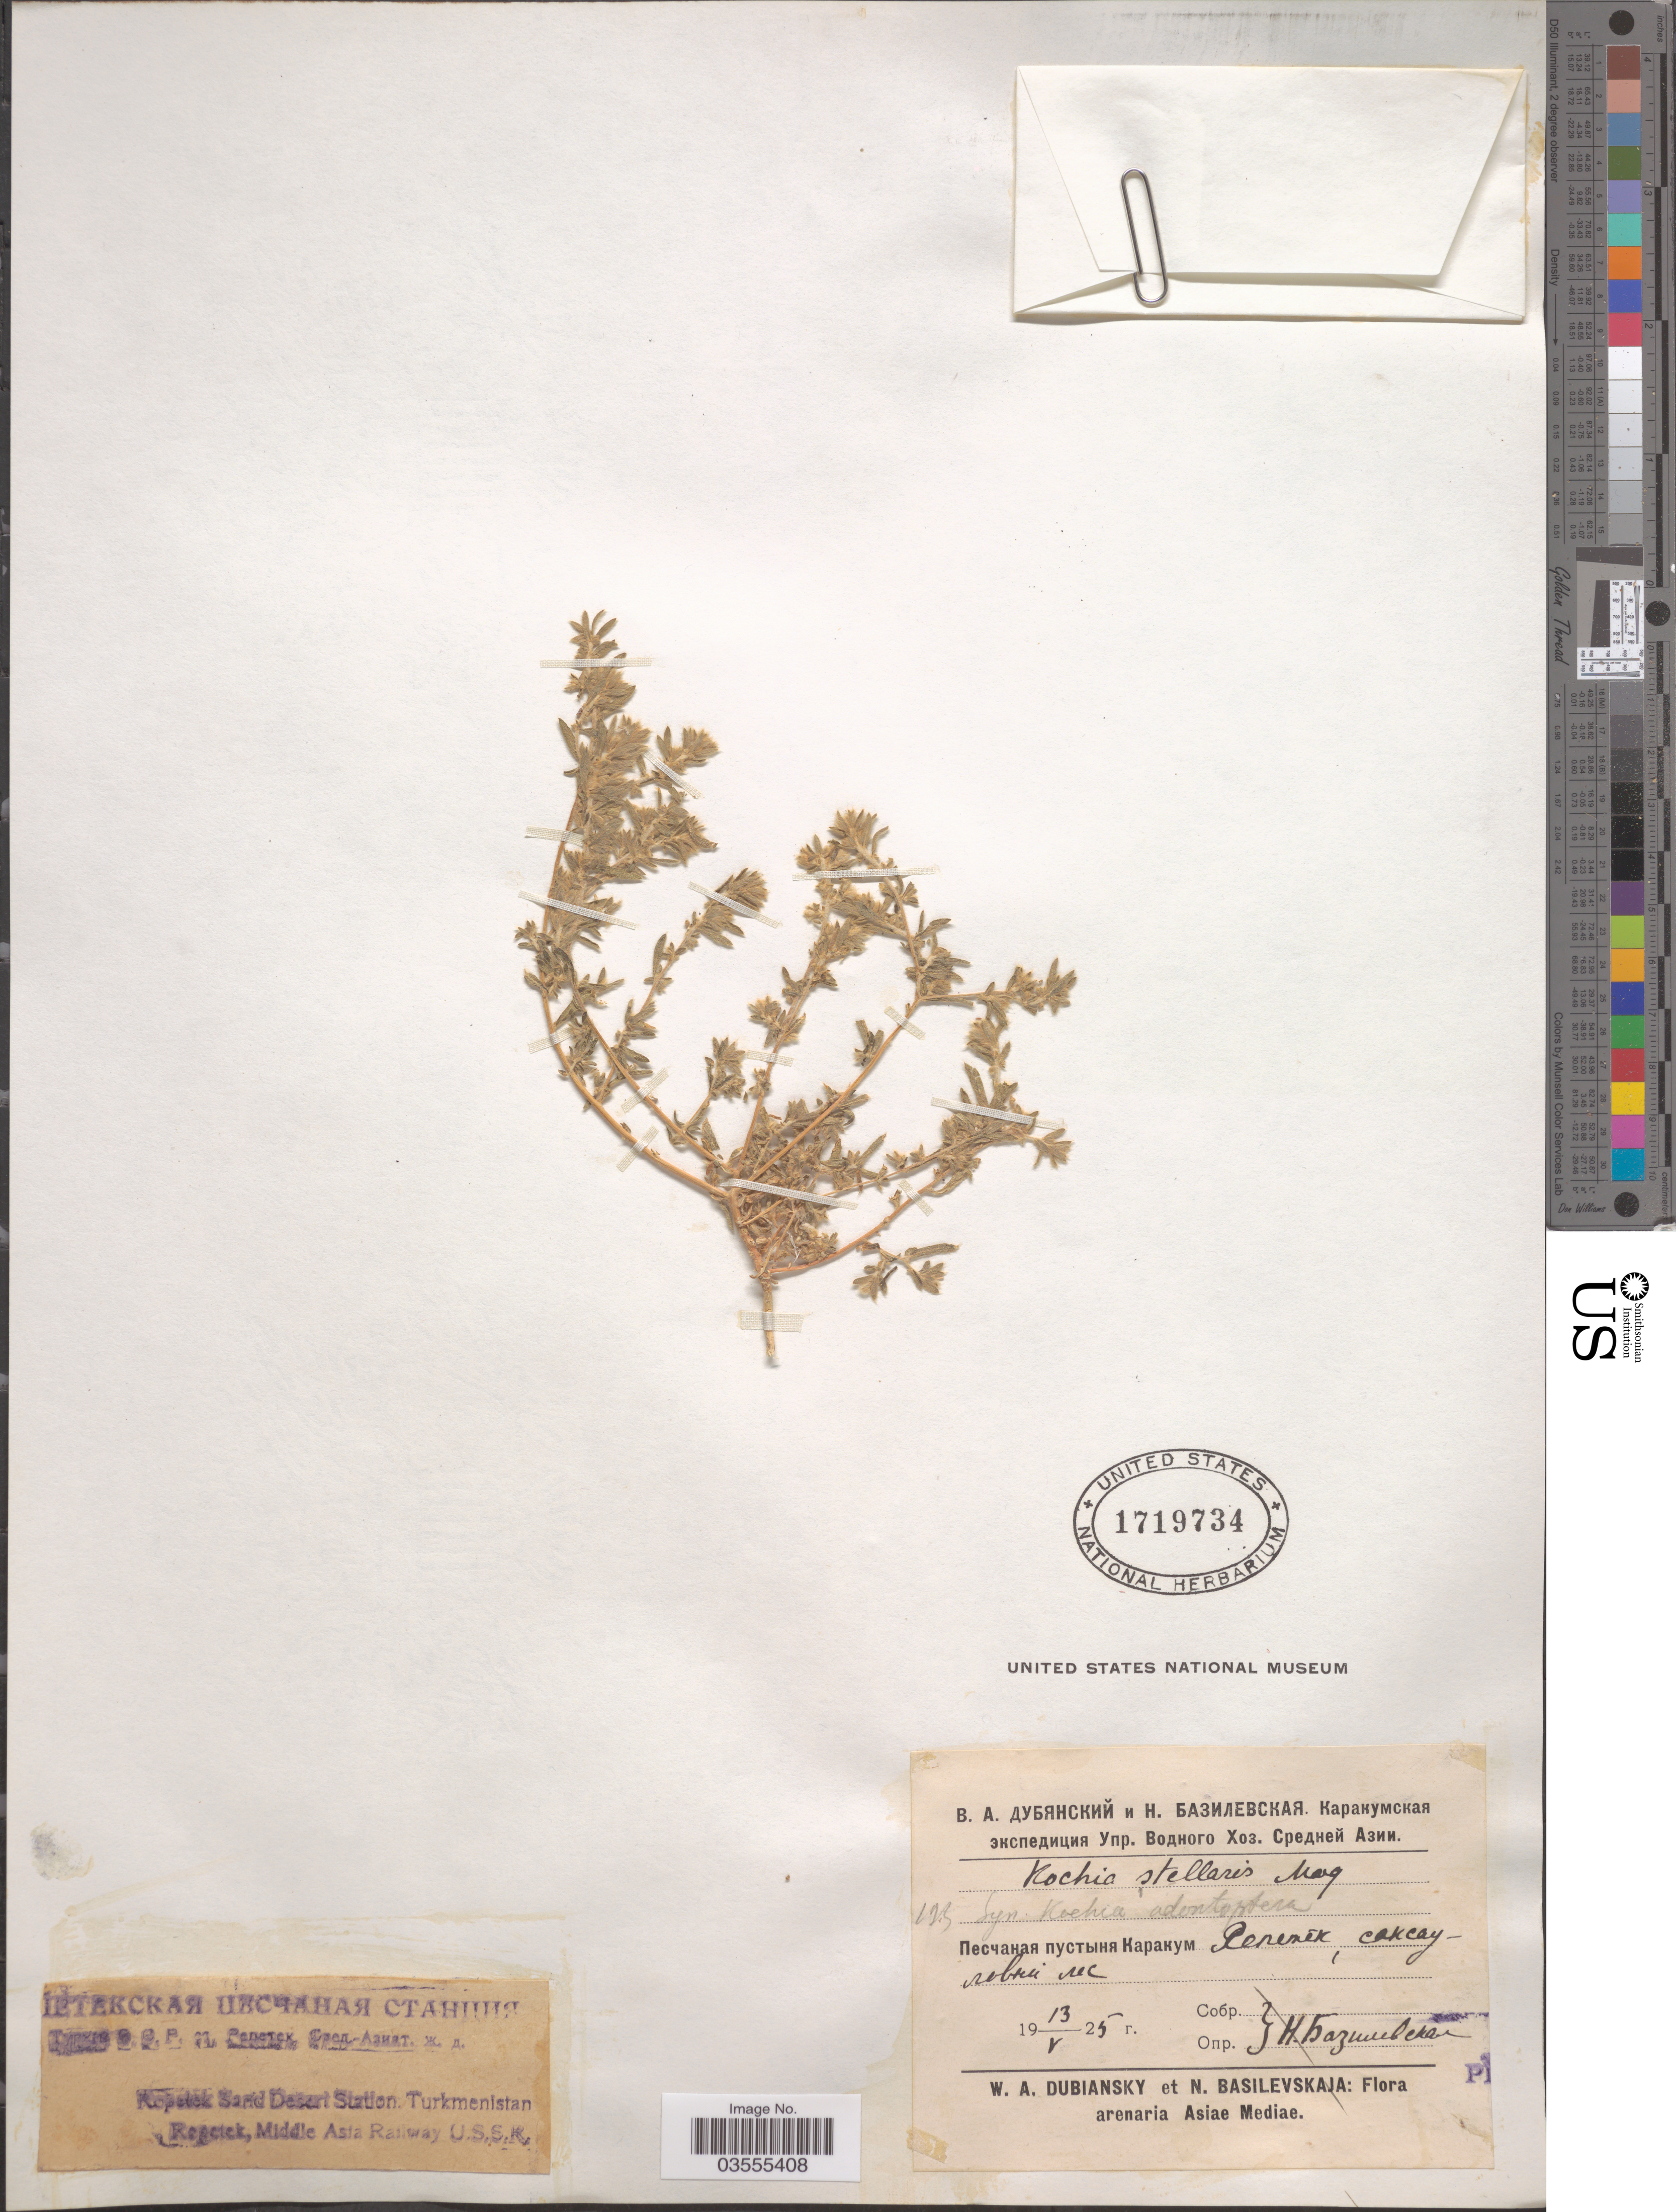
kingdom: Plantae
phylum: Tracheophyta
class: Magnoliopsida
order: Caryophyllales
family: Amaranthaceae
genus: Bassia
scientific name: Bassia stellaris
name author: (Moq.) Bornm.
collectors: W. Dubiansky & N. Basilevskaja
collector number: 123?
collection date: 1925-05-13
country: Turkmenistan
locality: X. Arenaria Asiae Mediae. Repetek Sand Desert Station. Turkmenistan. Regetek, Middle Asia Railway U. S. S. R.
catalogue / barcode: US 1719734